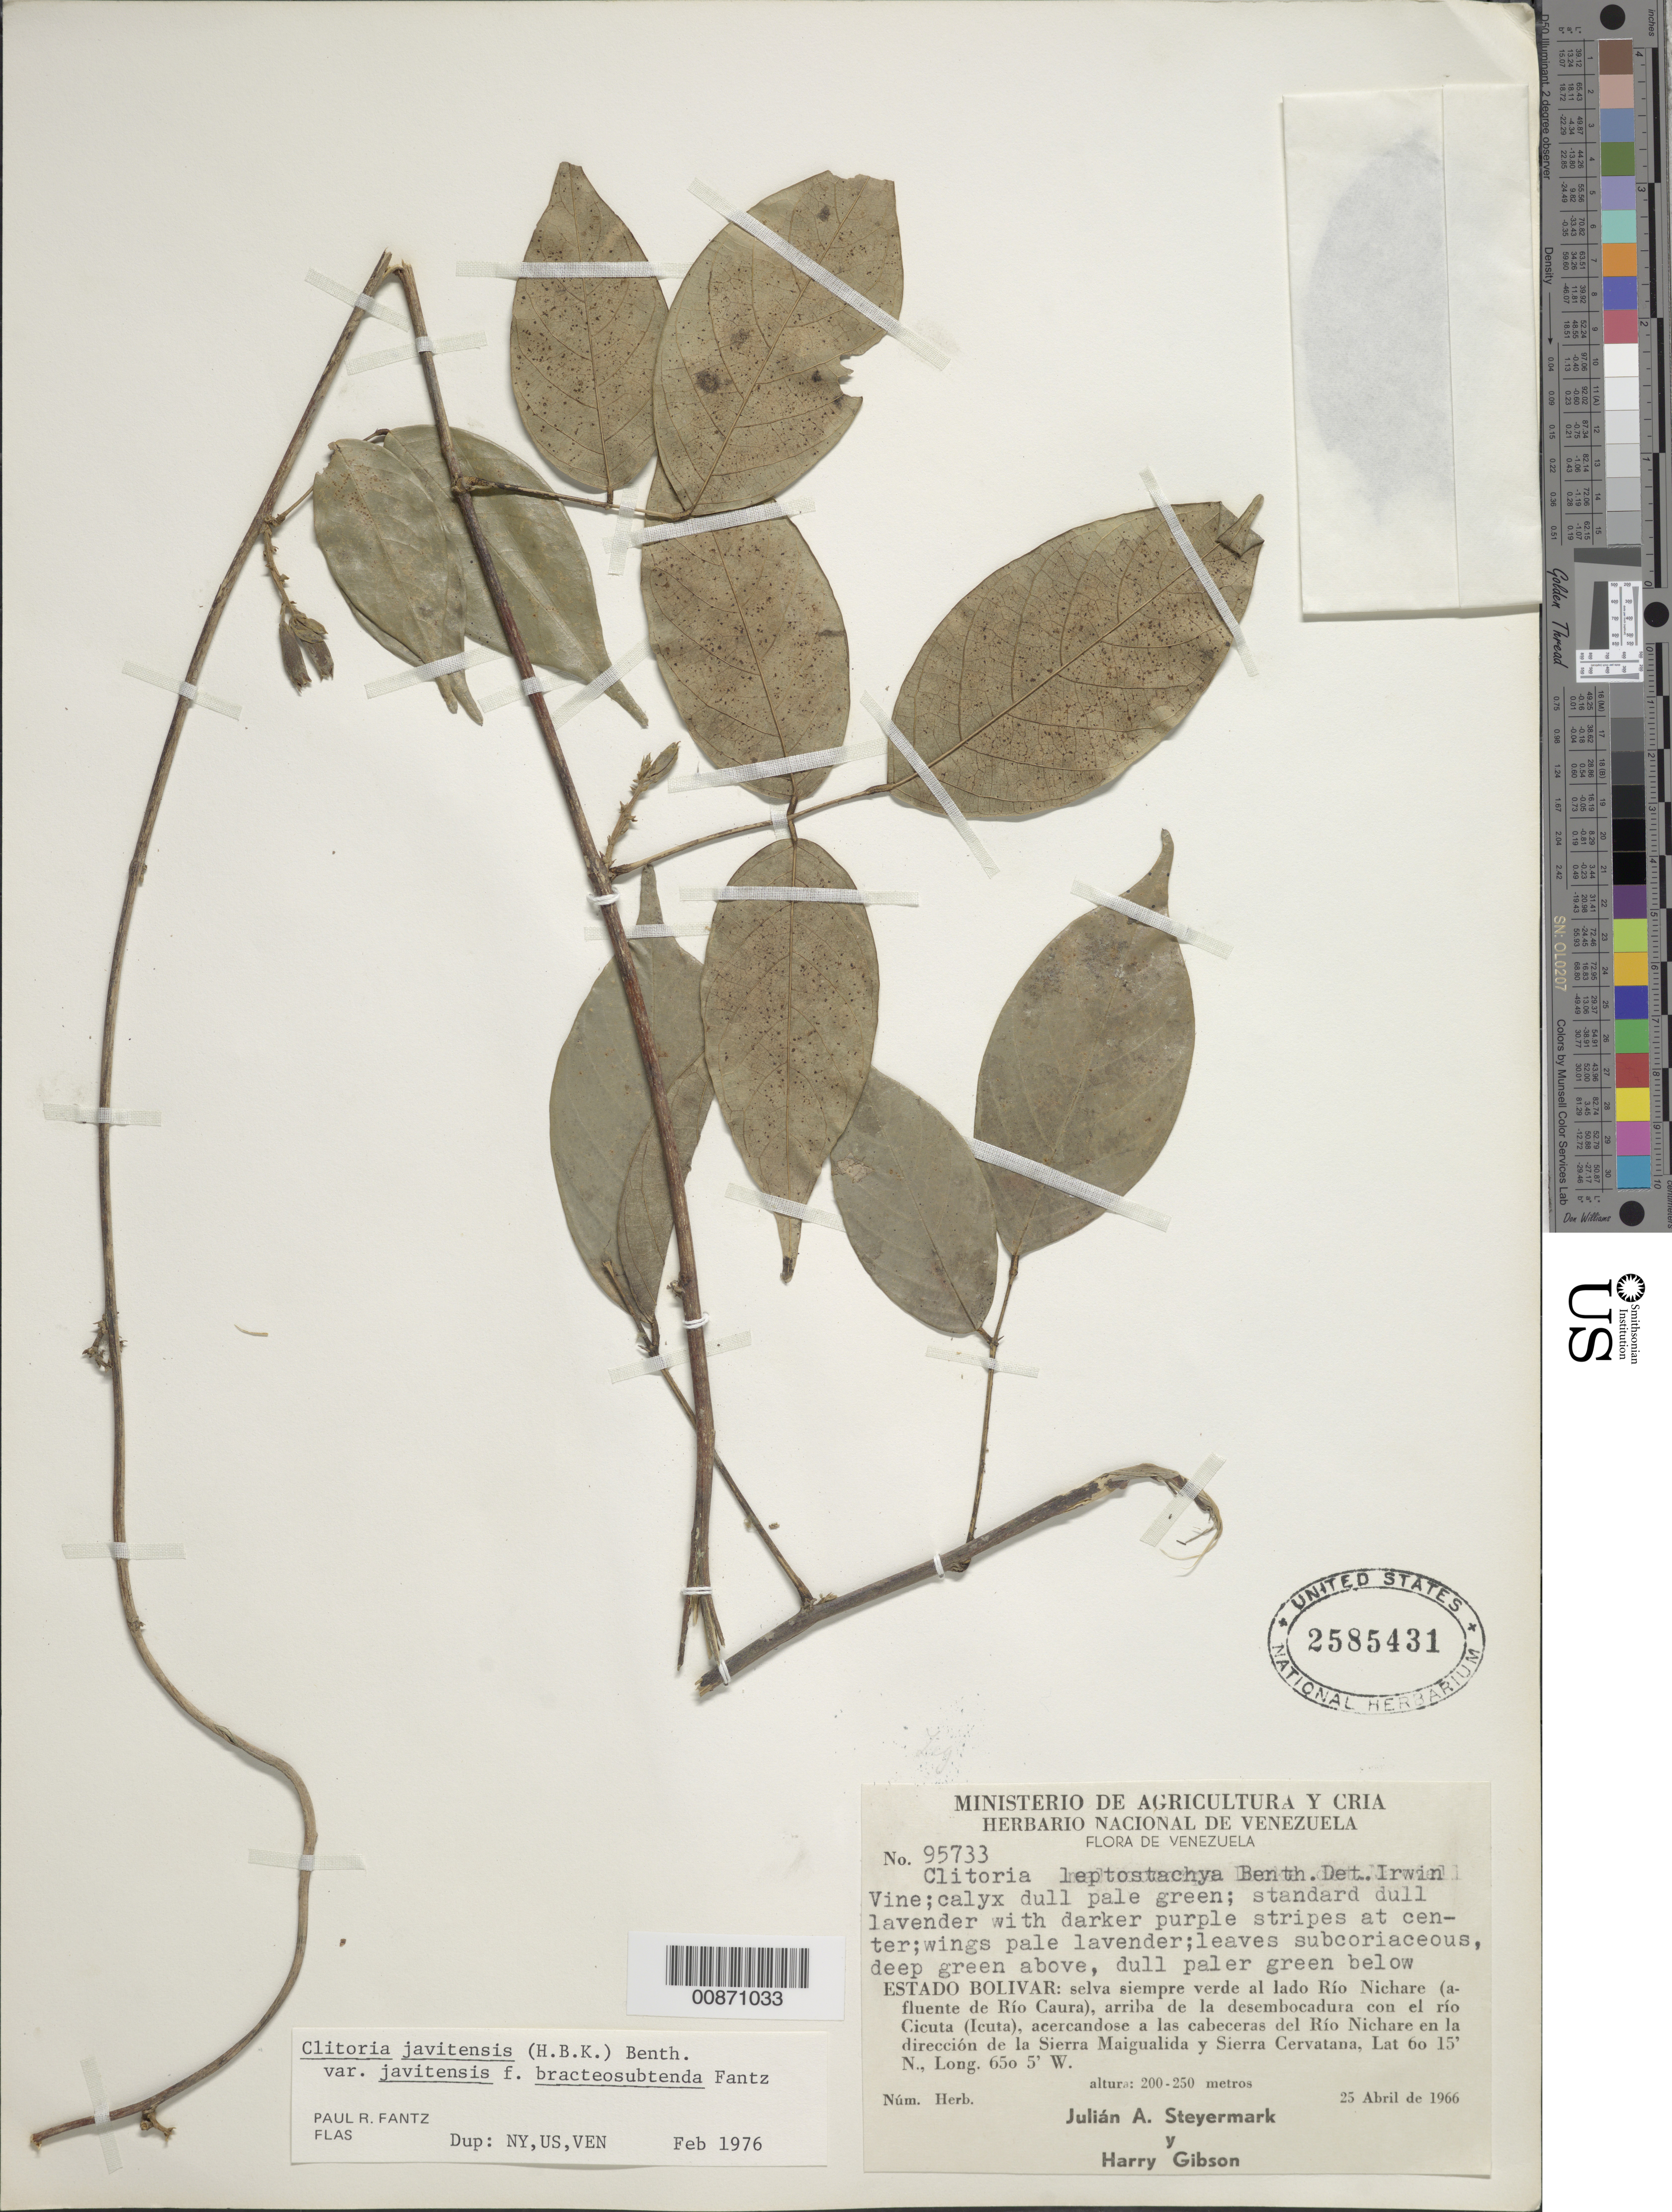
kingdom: Plantae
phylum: Tracheophyta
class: Magnoliopsida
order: Fabales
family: Fabaceae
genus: Clitoria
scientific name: Clitoria javitensis f. bracteosubtenda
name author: Fantz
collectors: J. Steyermark & H. Gibson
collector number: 95733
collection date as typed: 25-Apr-66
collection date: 1966-04-25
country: Venezuela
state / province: Bolívar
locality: Río Nichare, near mouth of Río Cicuta, acercandose a las cabeceras del Río Nichare en la direccion de la Sierra Maigualida y Sierra Cervatana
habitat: Selva siempre verde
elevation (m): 200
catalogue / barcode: US 2585431